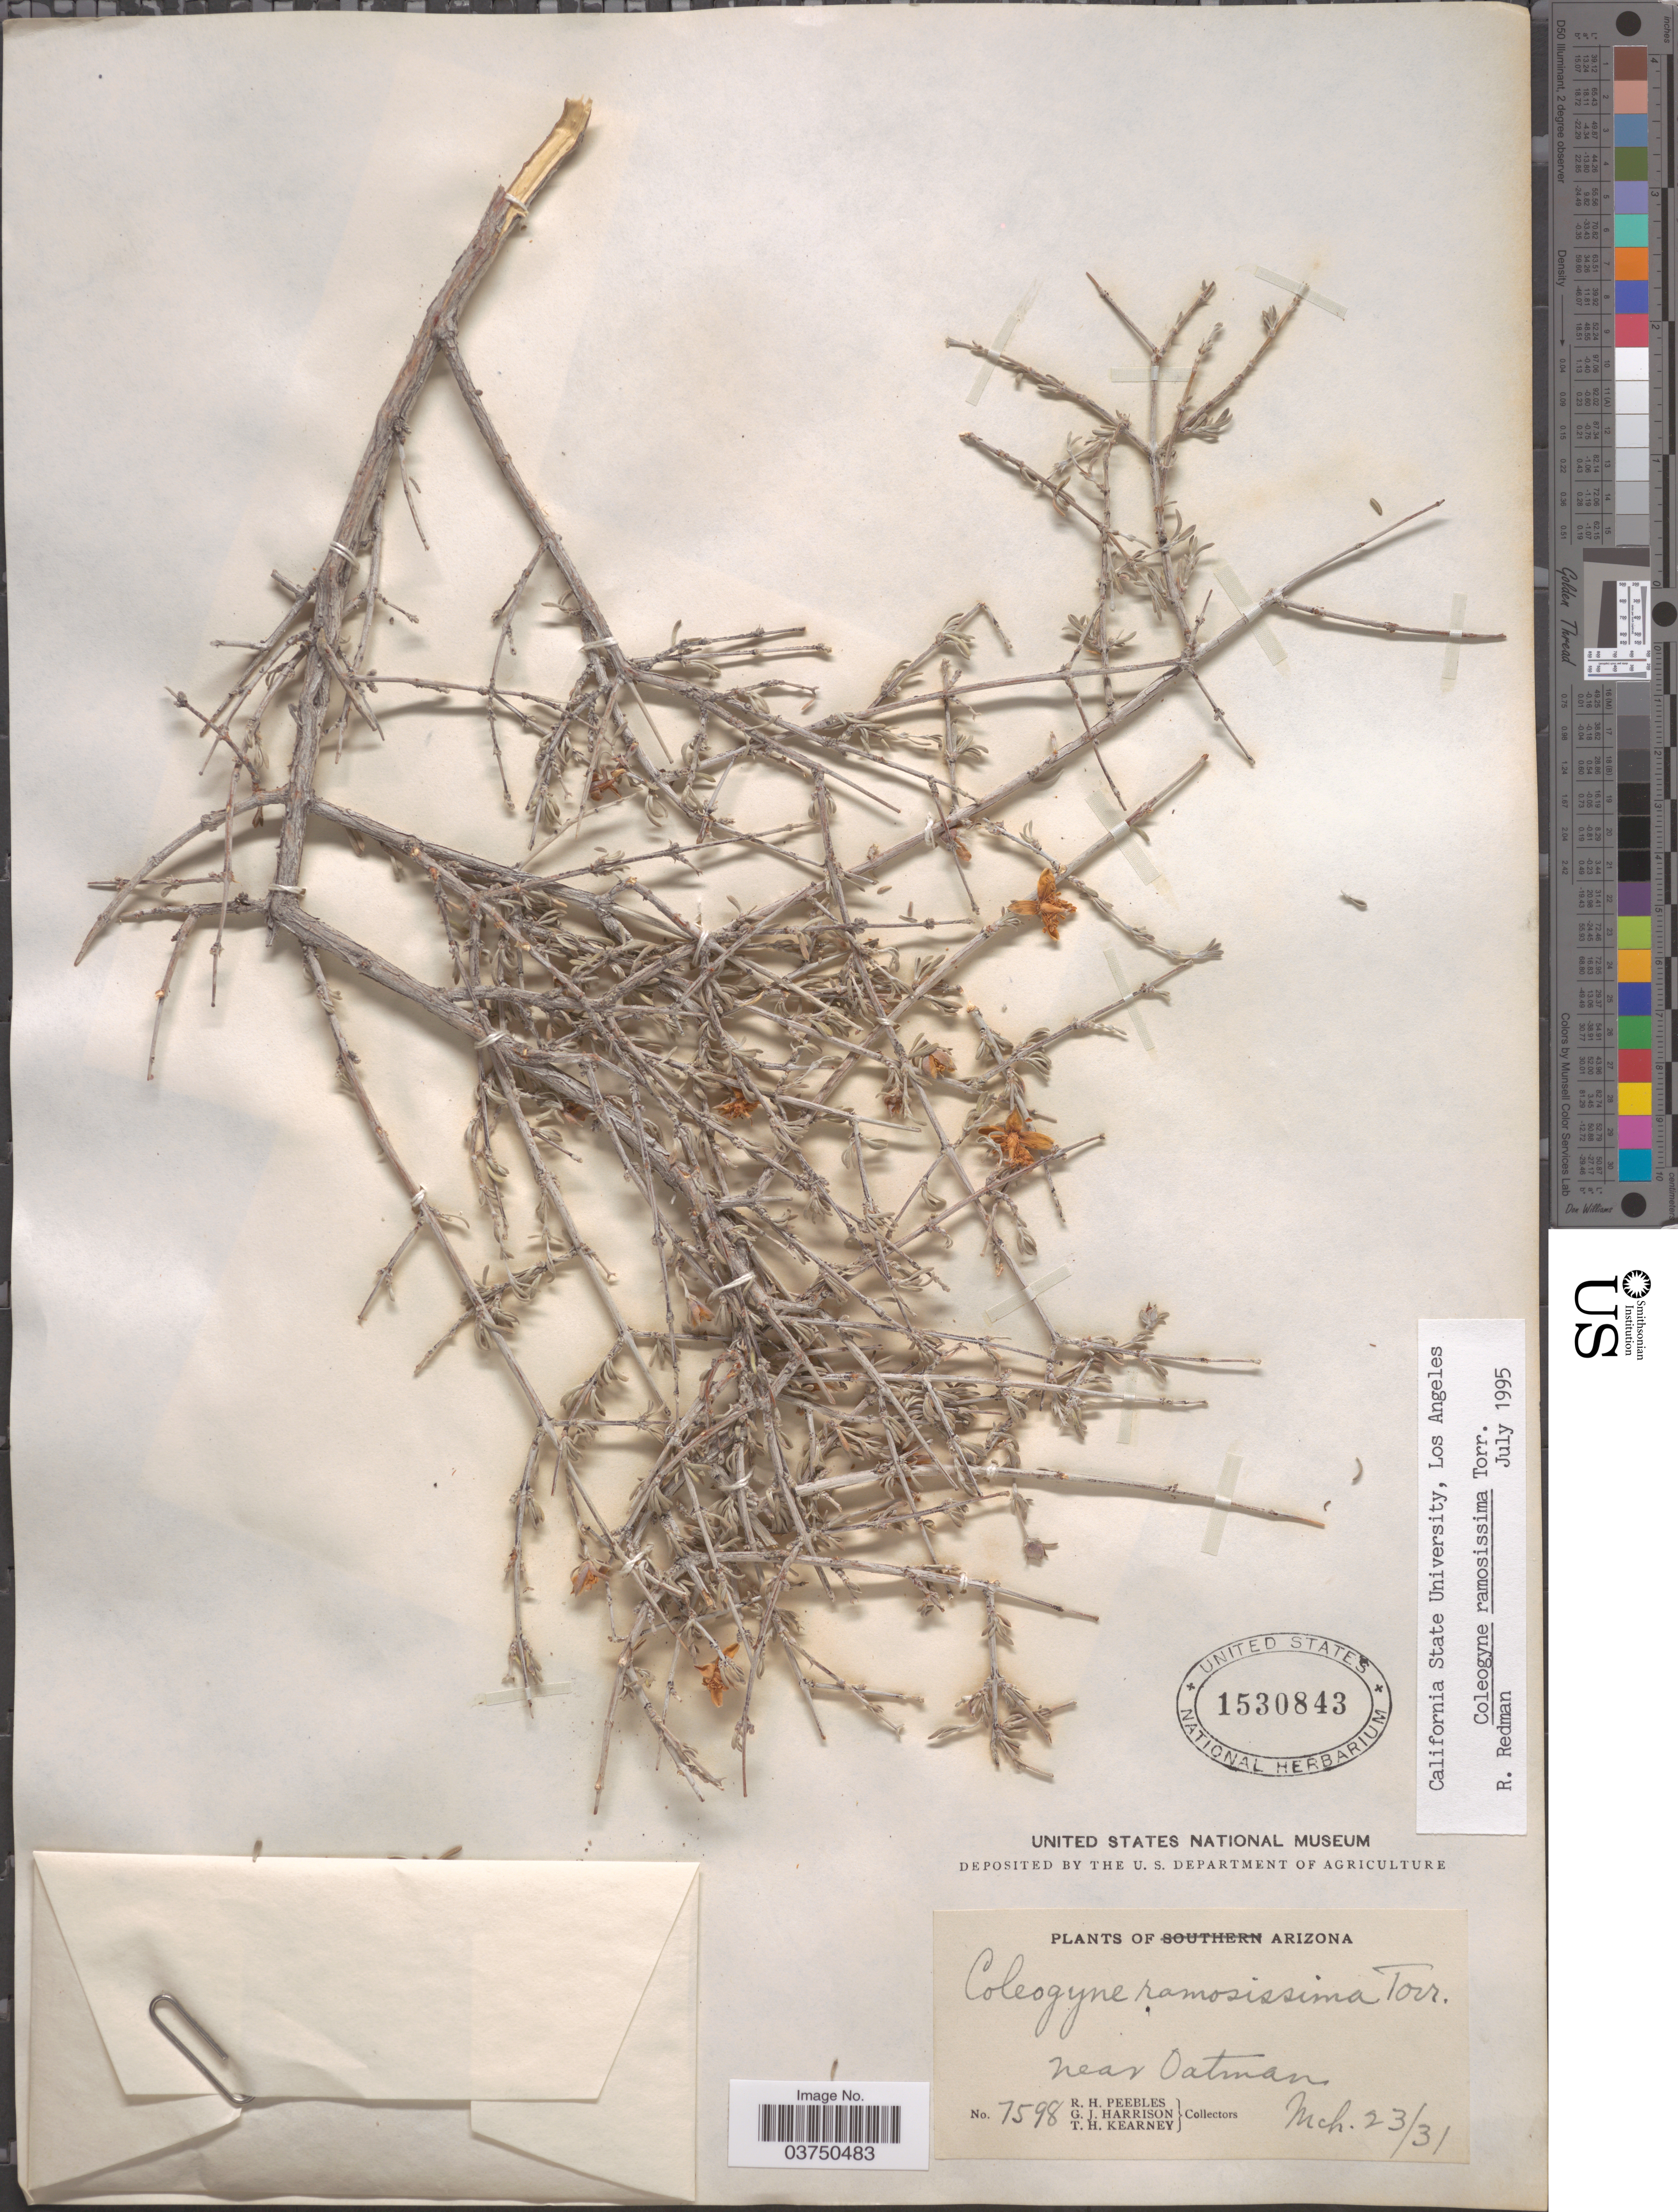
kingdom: Plantae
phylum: Tracheophyta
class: Magnoliopsida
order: Rosales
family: Rosaceae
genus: Coleogyne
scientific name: Coleogyne ramosissima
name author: Torr.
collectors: R. H. Peebles, G. J. Harrison & T. H. Kearney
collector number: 7598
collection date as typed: Transcribed d/m/y: 23/3/31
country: United States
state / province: Arizona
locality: Near Oatman.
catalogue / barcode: US 1530843